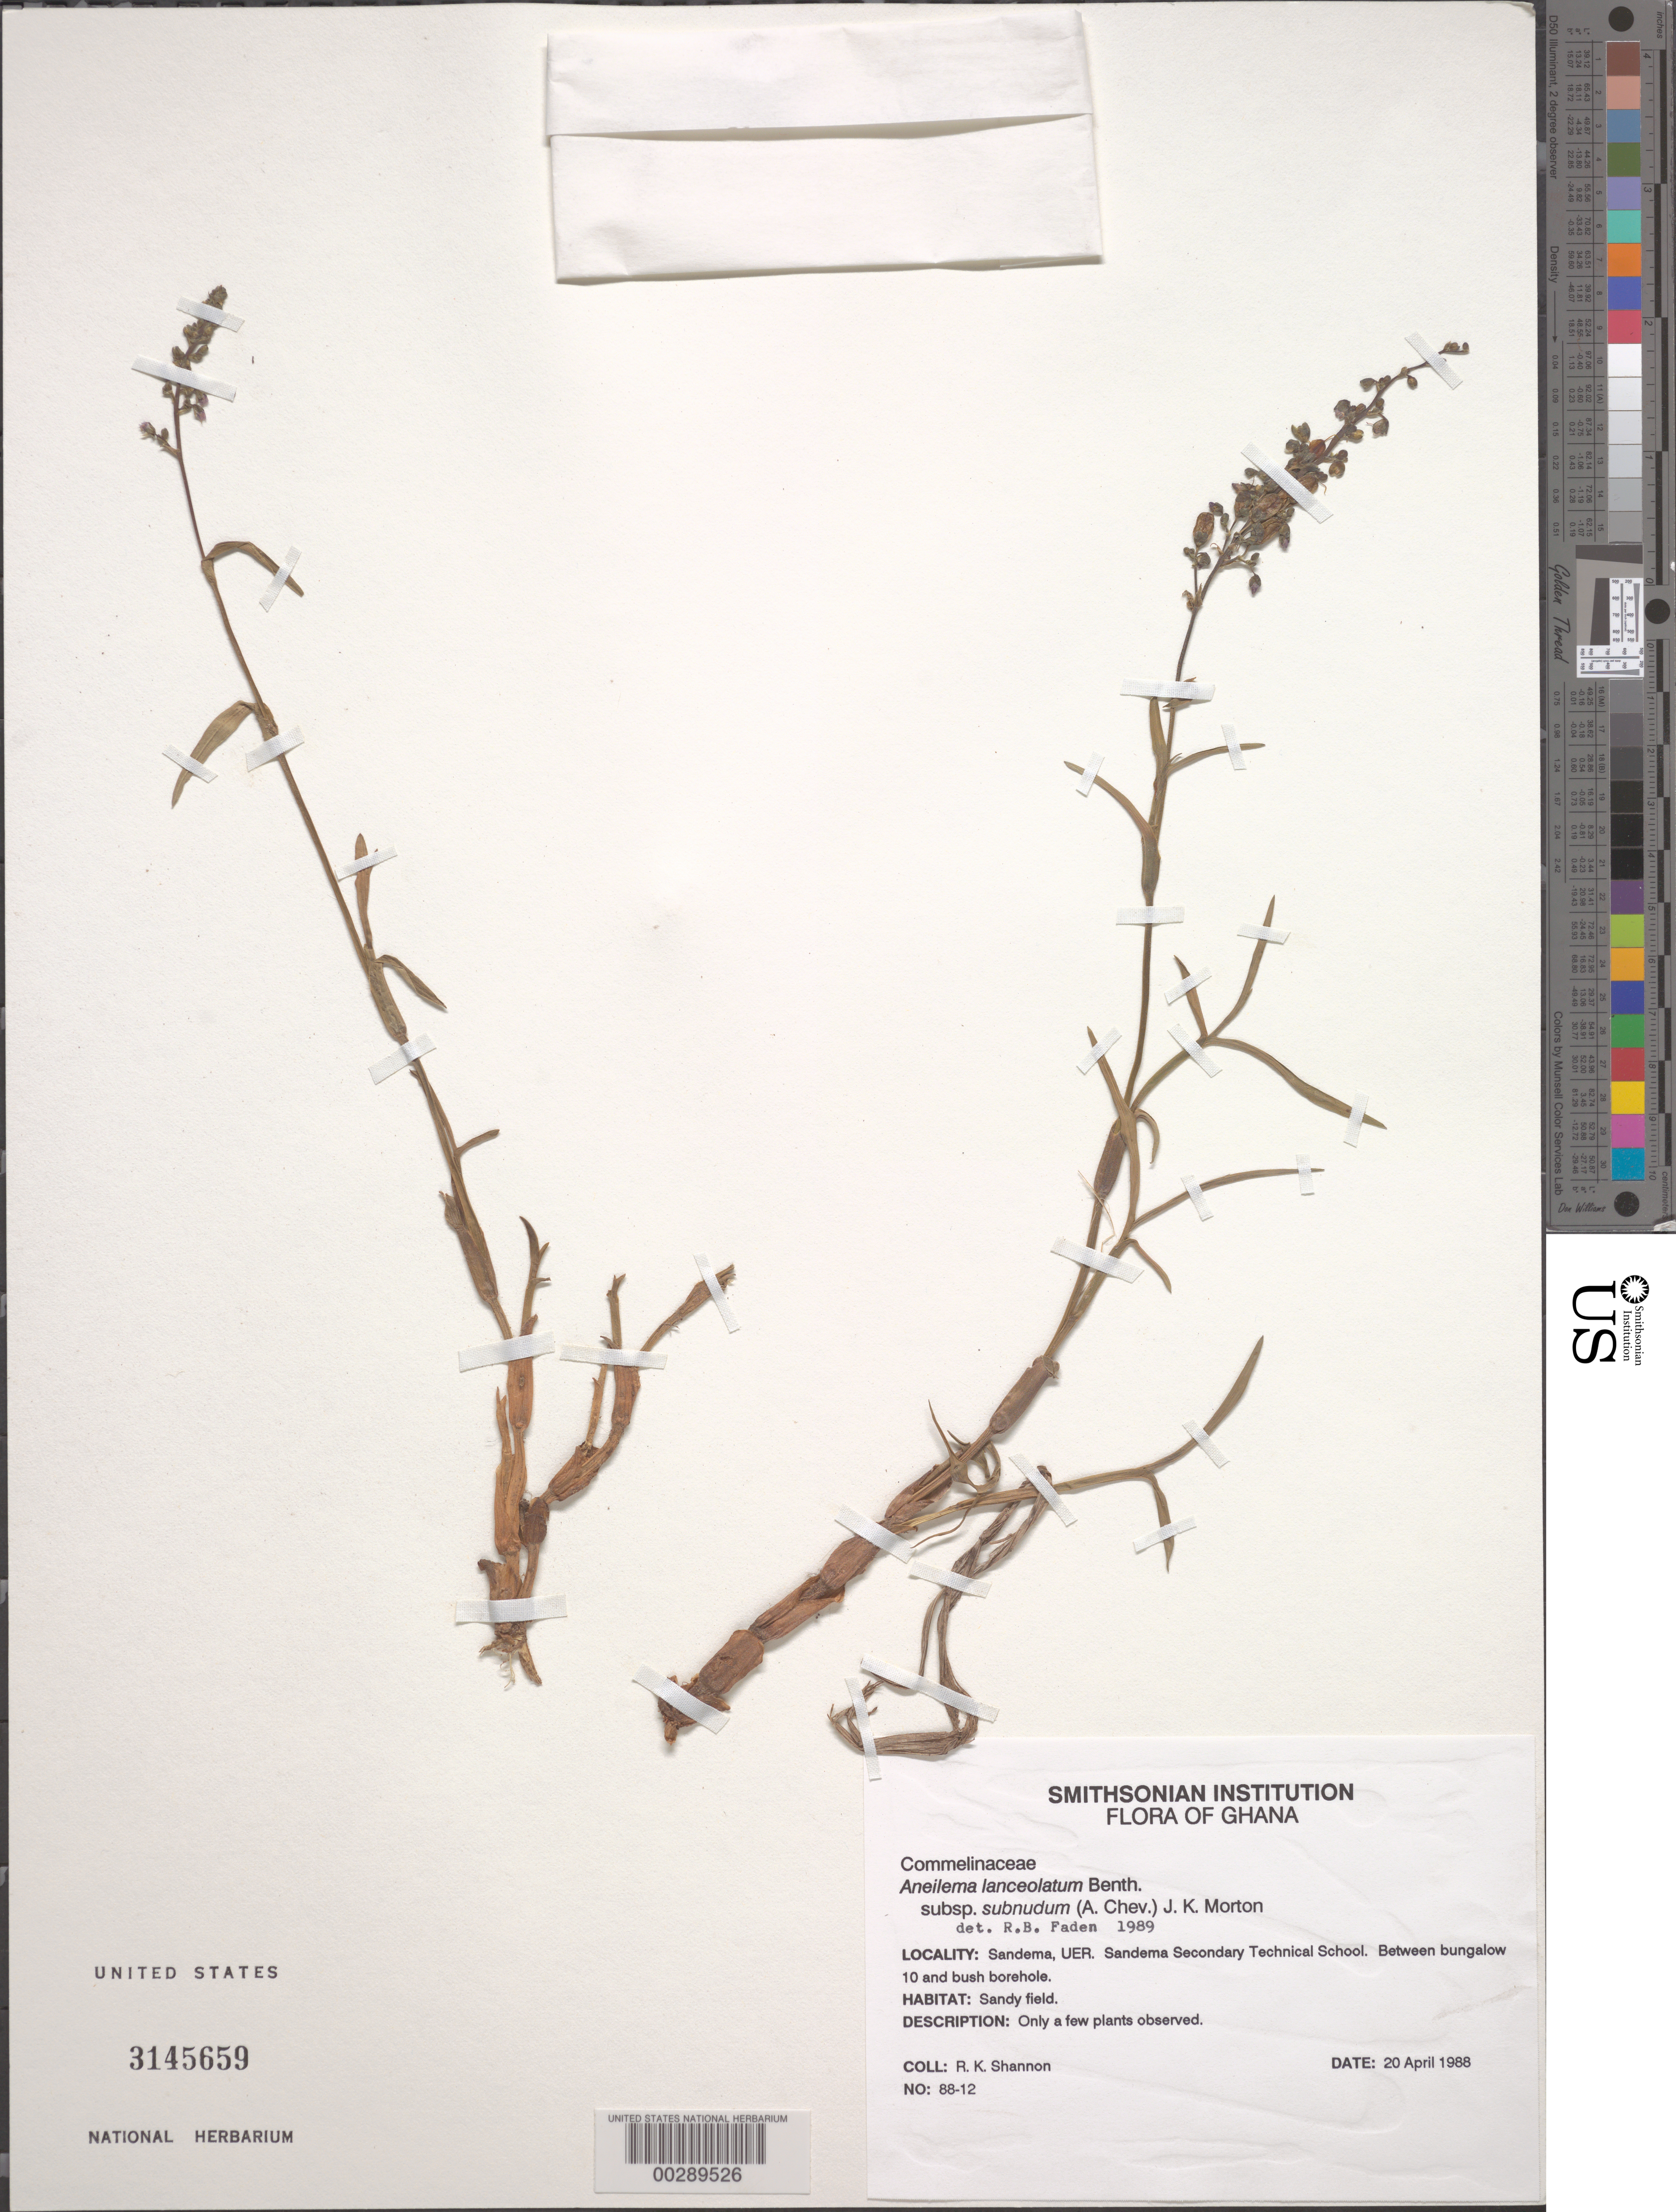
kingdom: Plantae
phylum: Tracheophyta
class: Liliopsida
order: Commelinales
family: Commelinaceae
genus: Aneilema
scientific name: Aneilema lanceolatum subsp. subnudum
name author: (A. Chev.) J.K. Morton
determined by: Faden, Robert B., (US), Smithsonian Institution - National Museum of Natural History (UNITED STATES)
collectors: R. Shannon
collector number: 88-12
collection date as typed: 20 Apr 1988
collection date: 1988-04-20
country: Ghana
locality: Sandema, uer. sandema secondary technical school.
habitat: Sandy field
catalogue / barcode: US 3145659